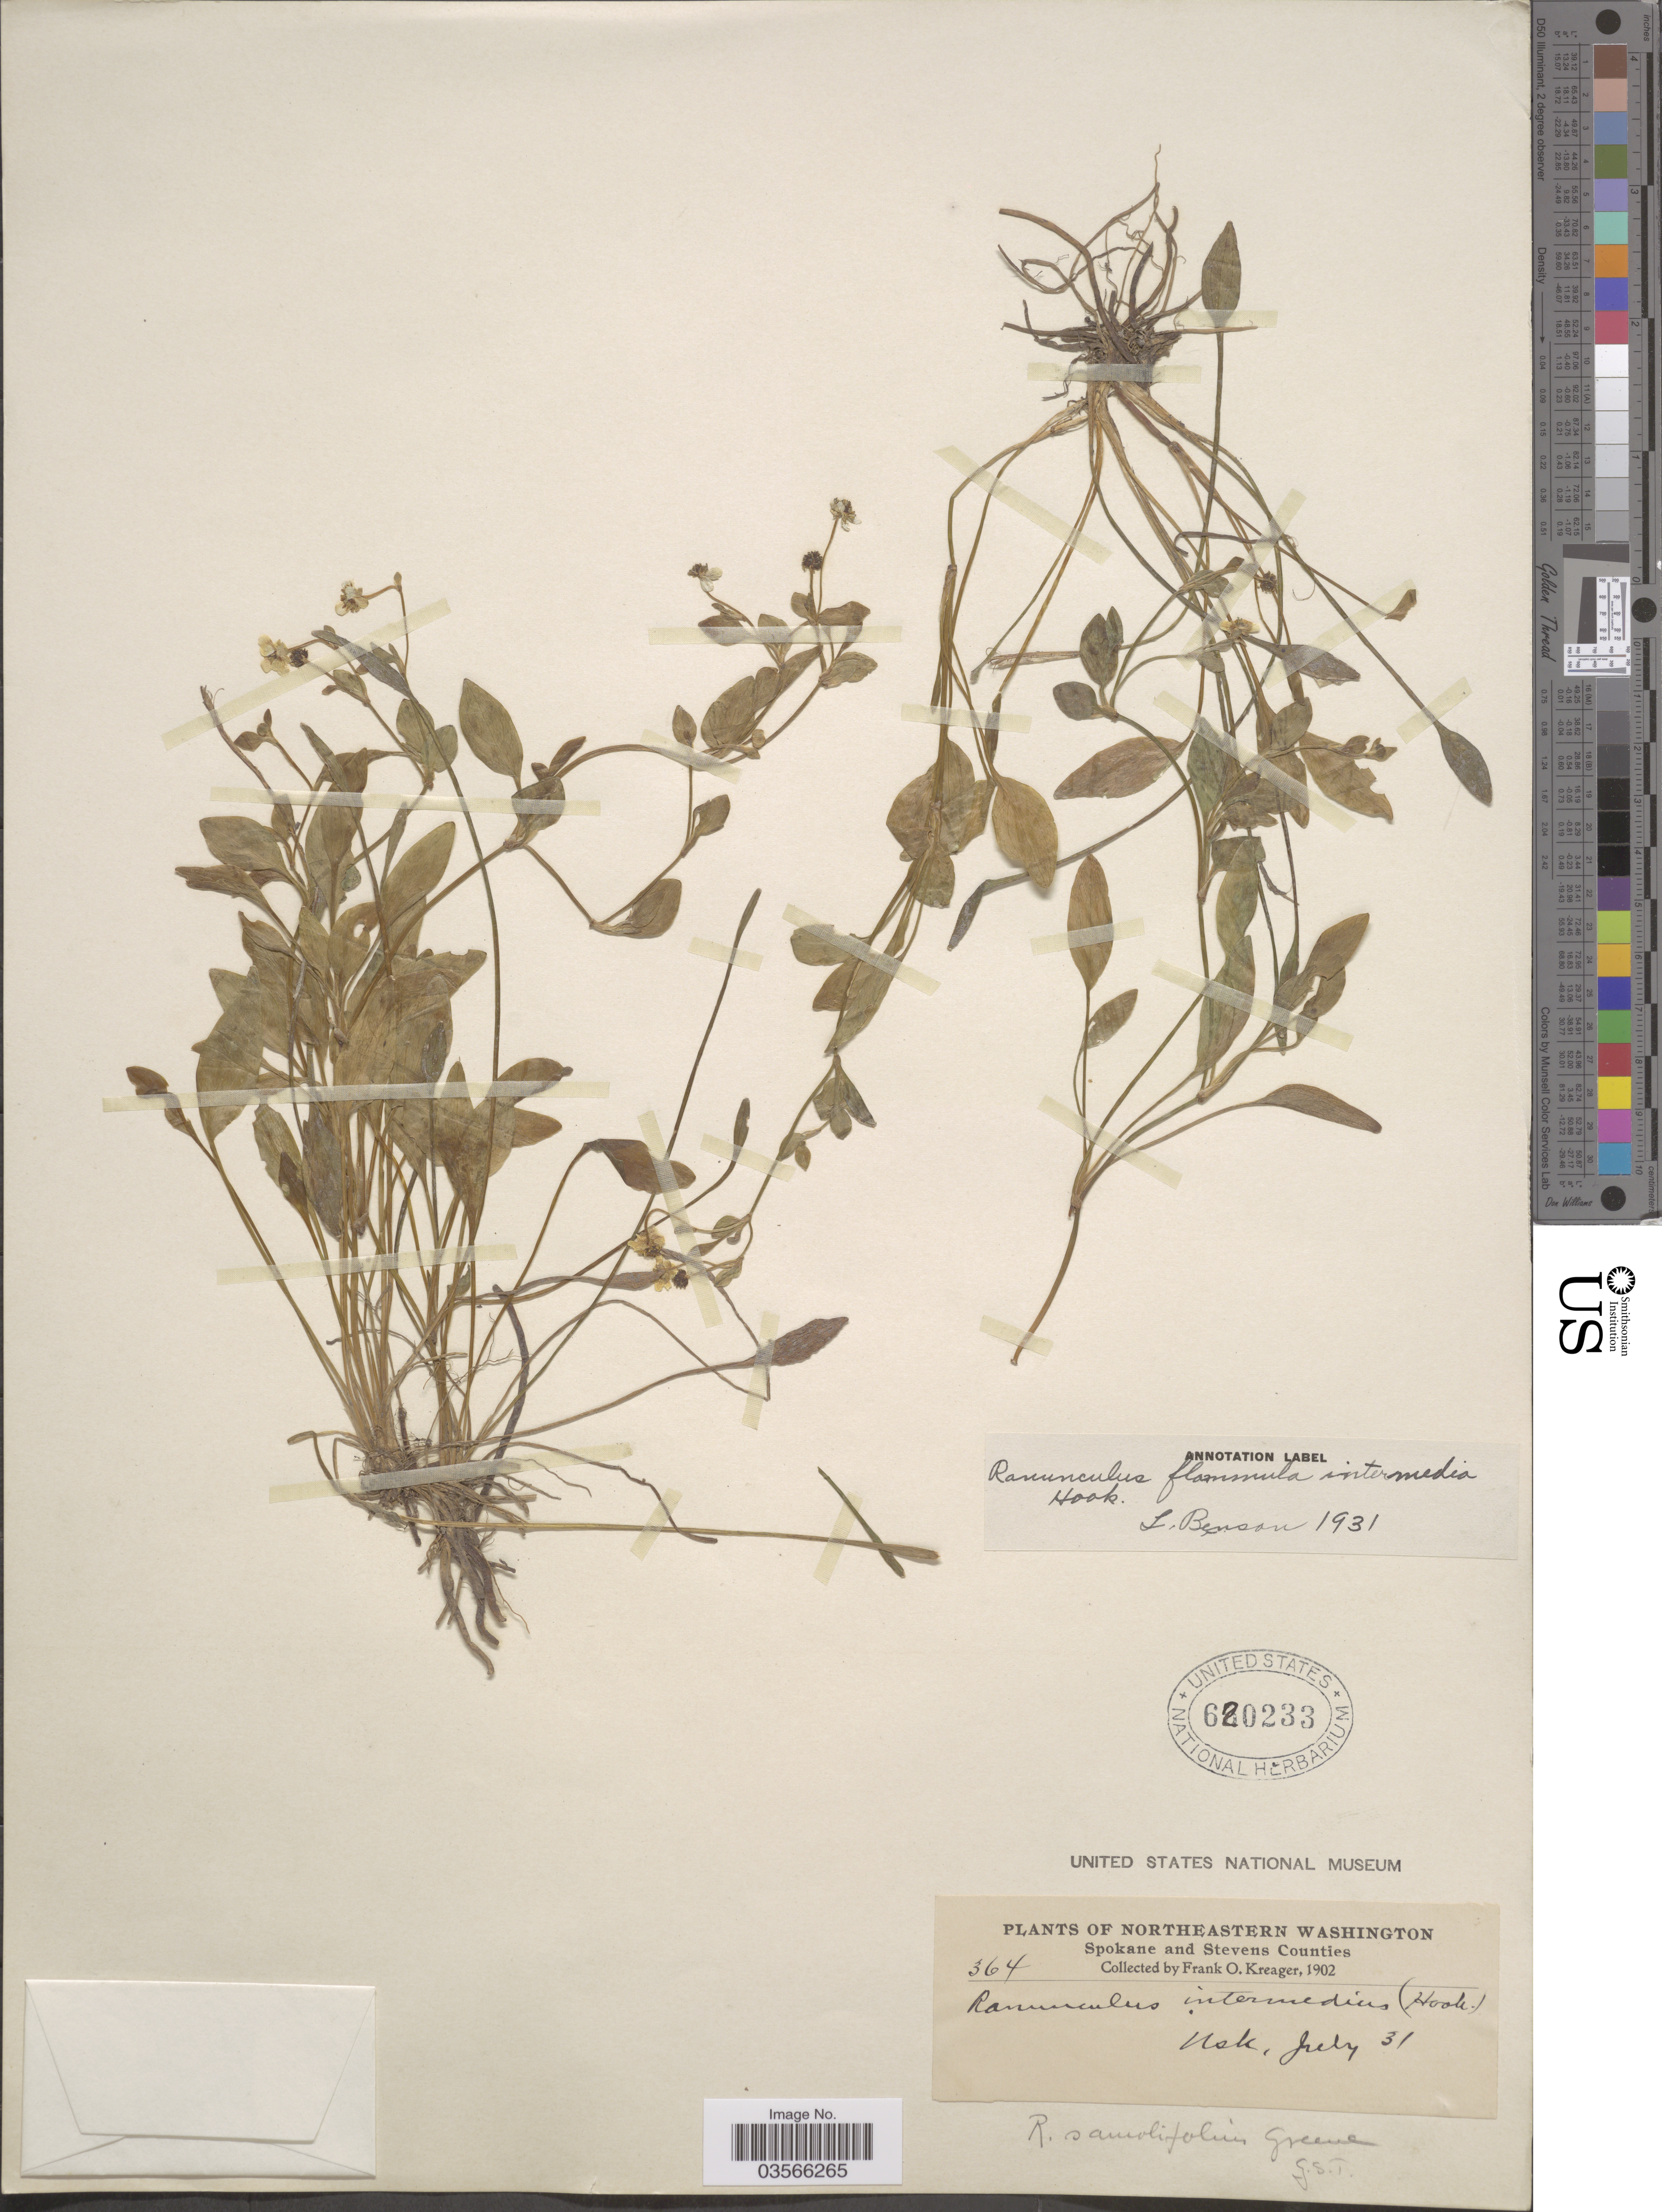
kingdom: Plantae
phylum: Tracheophyta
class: Magnoliopsida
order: Ranunculales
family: Ranunculaceae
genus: Ranunculus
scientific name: Ranunculus flammula var. ovalis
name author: (J.M. Bigelow) L.D. Benson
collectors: F. Kreager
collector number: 364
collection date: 1902-07-31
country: United States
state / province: Washington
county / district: Spokane / Stevens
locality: Northeastern Washington. Spokane and Stevens Counties. Usk.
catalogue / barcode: US 620233